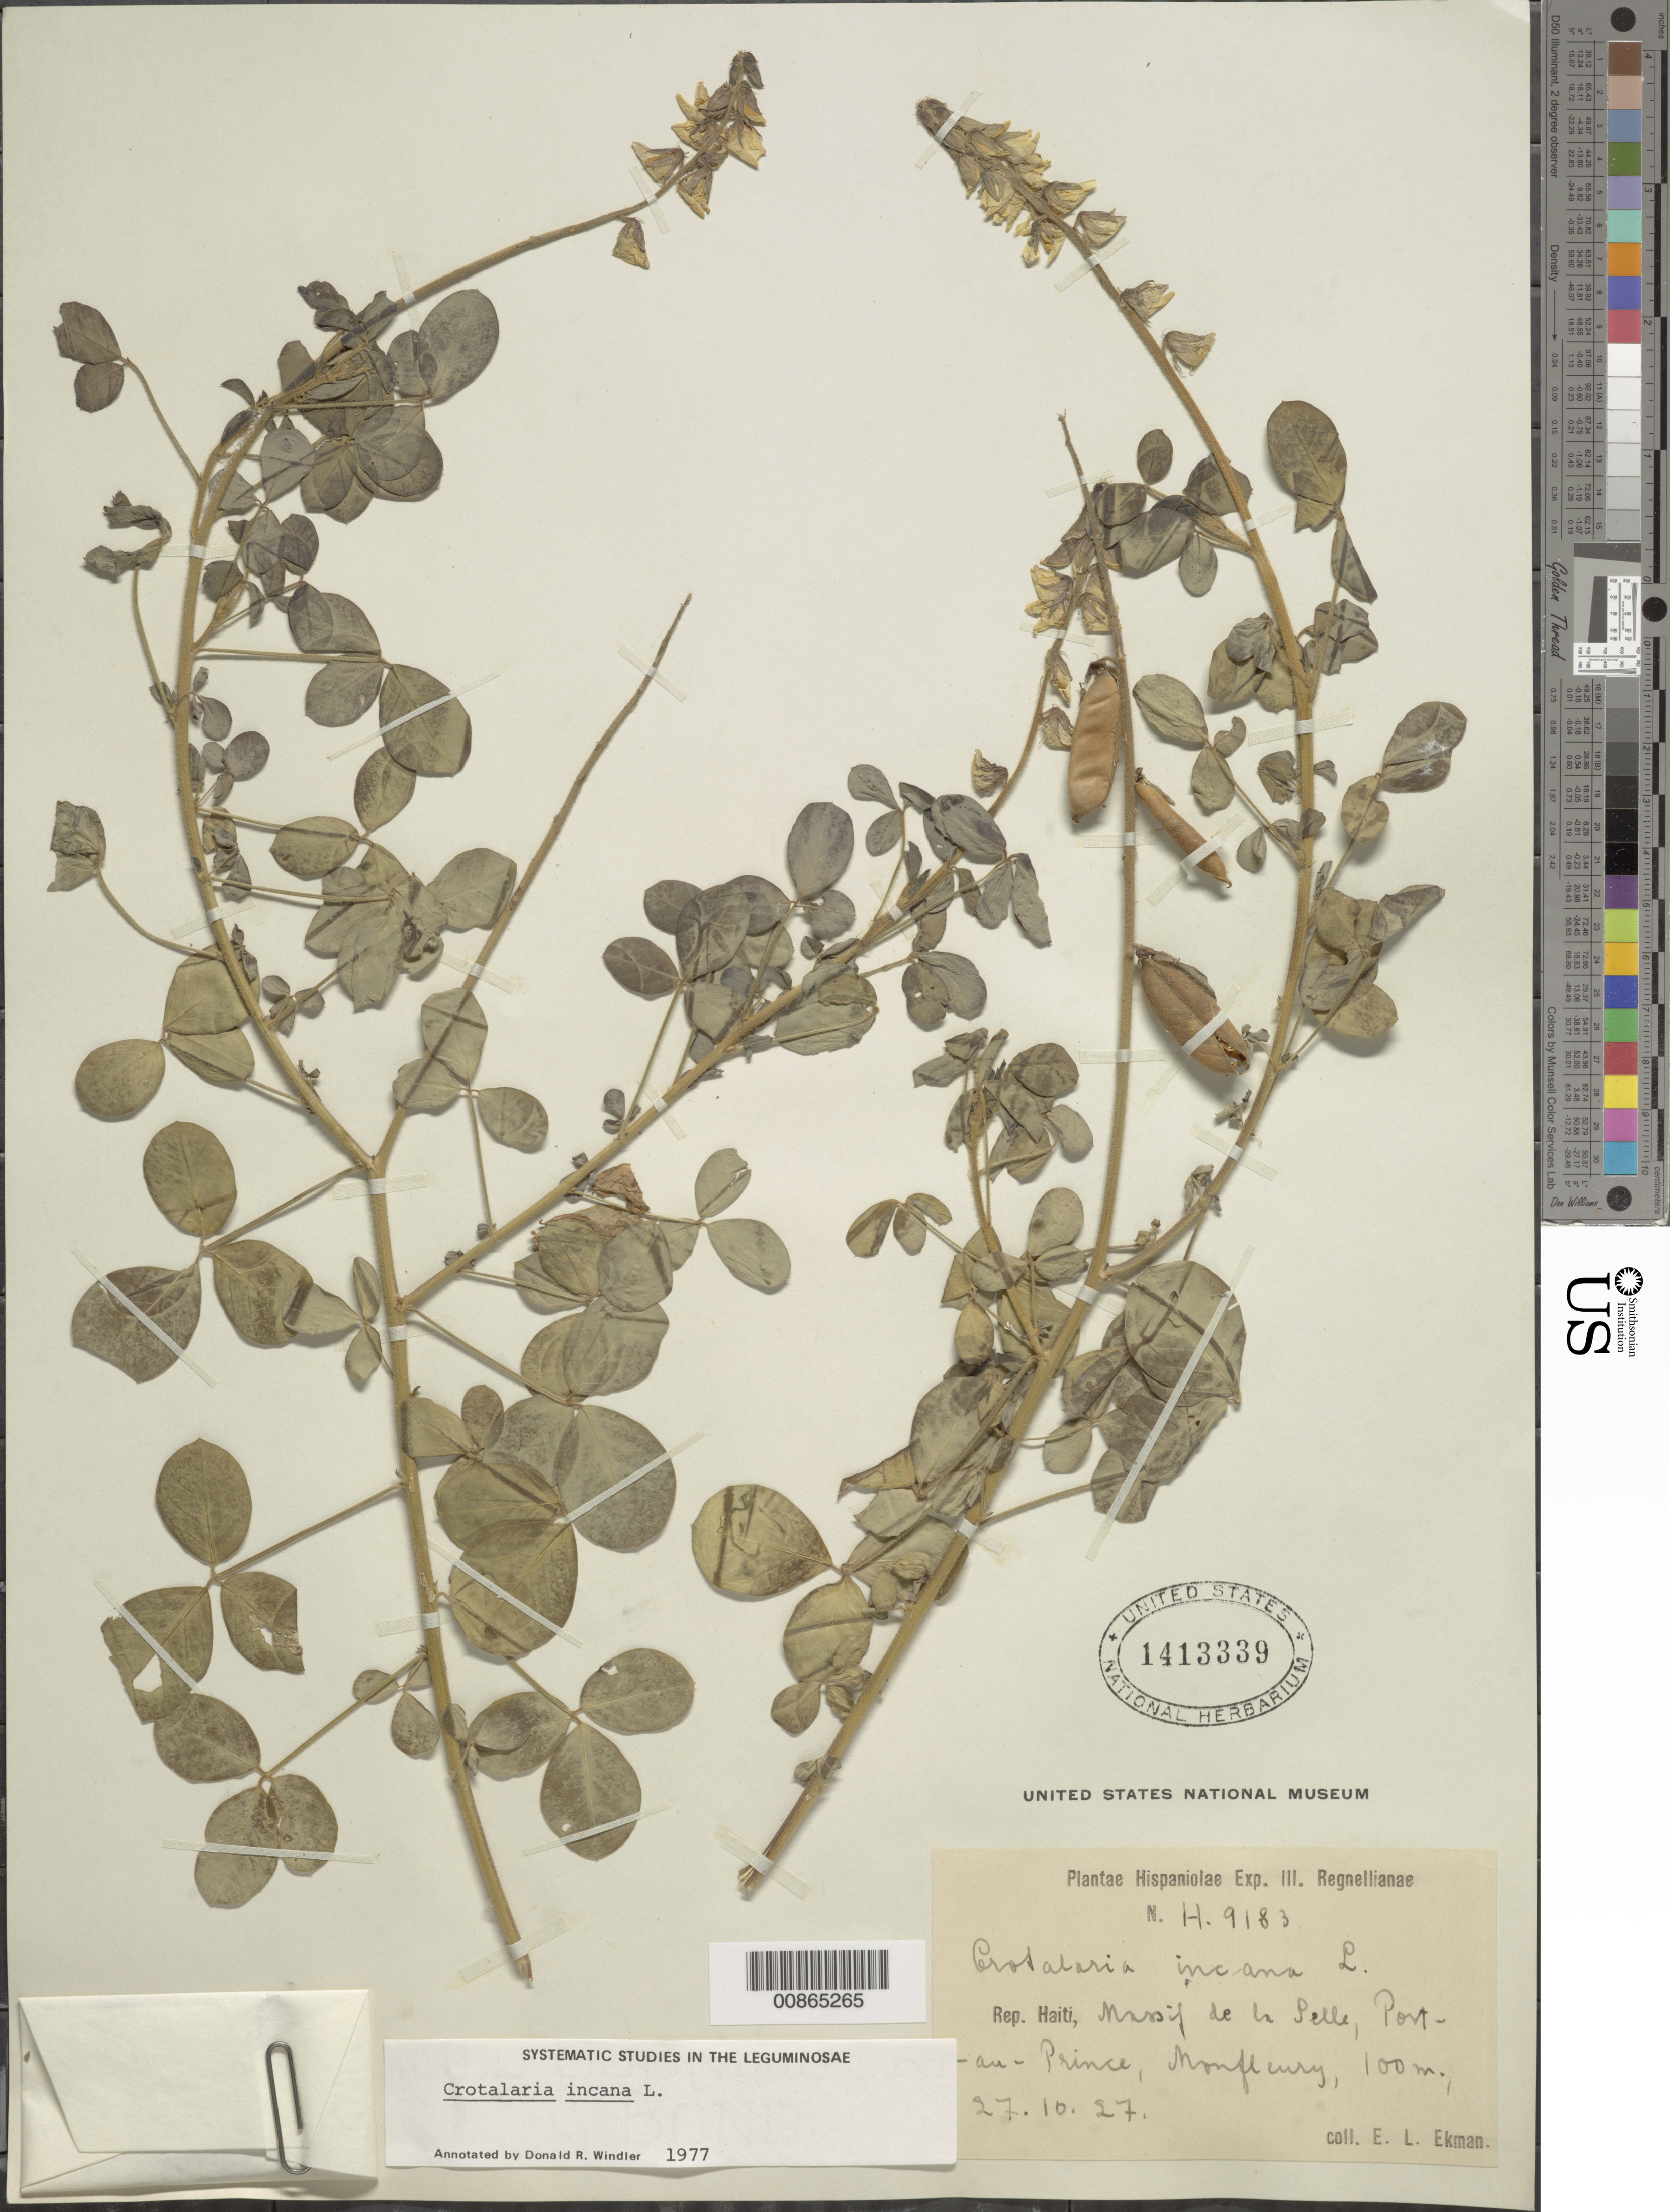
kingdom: Plantae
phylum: Tracheophyta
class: Magnoliopsida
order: Fabales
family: Fabaceae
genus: Crotalaria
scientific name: Crotalaria incana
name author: L.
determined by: Windler, D. R.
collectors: E. L. Ekman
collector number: H 9183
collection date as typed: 27 Oct 1927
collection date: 1927-10-27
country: Haiti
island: Hispaniola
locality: Massif de la Selle, Port-au-Prince, Montfleury.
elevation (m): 100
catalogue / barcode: US 1413339